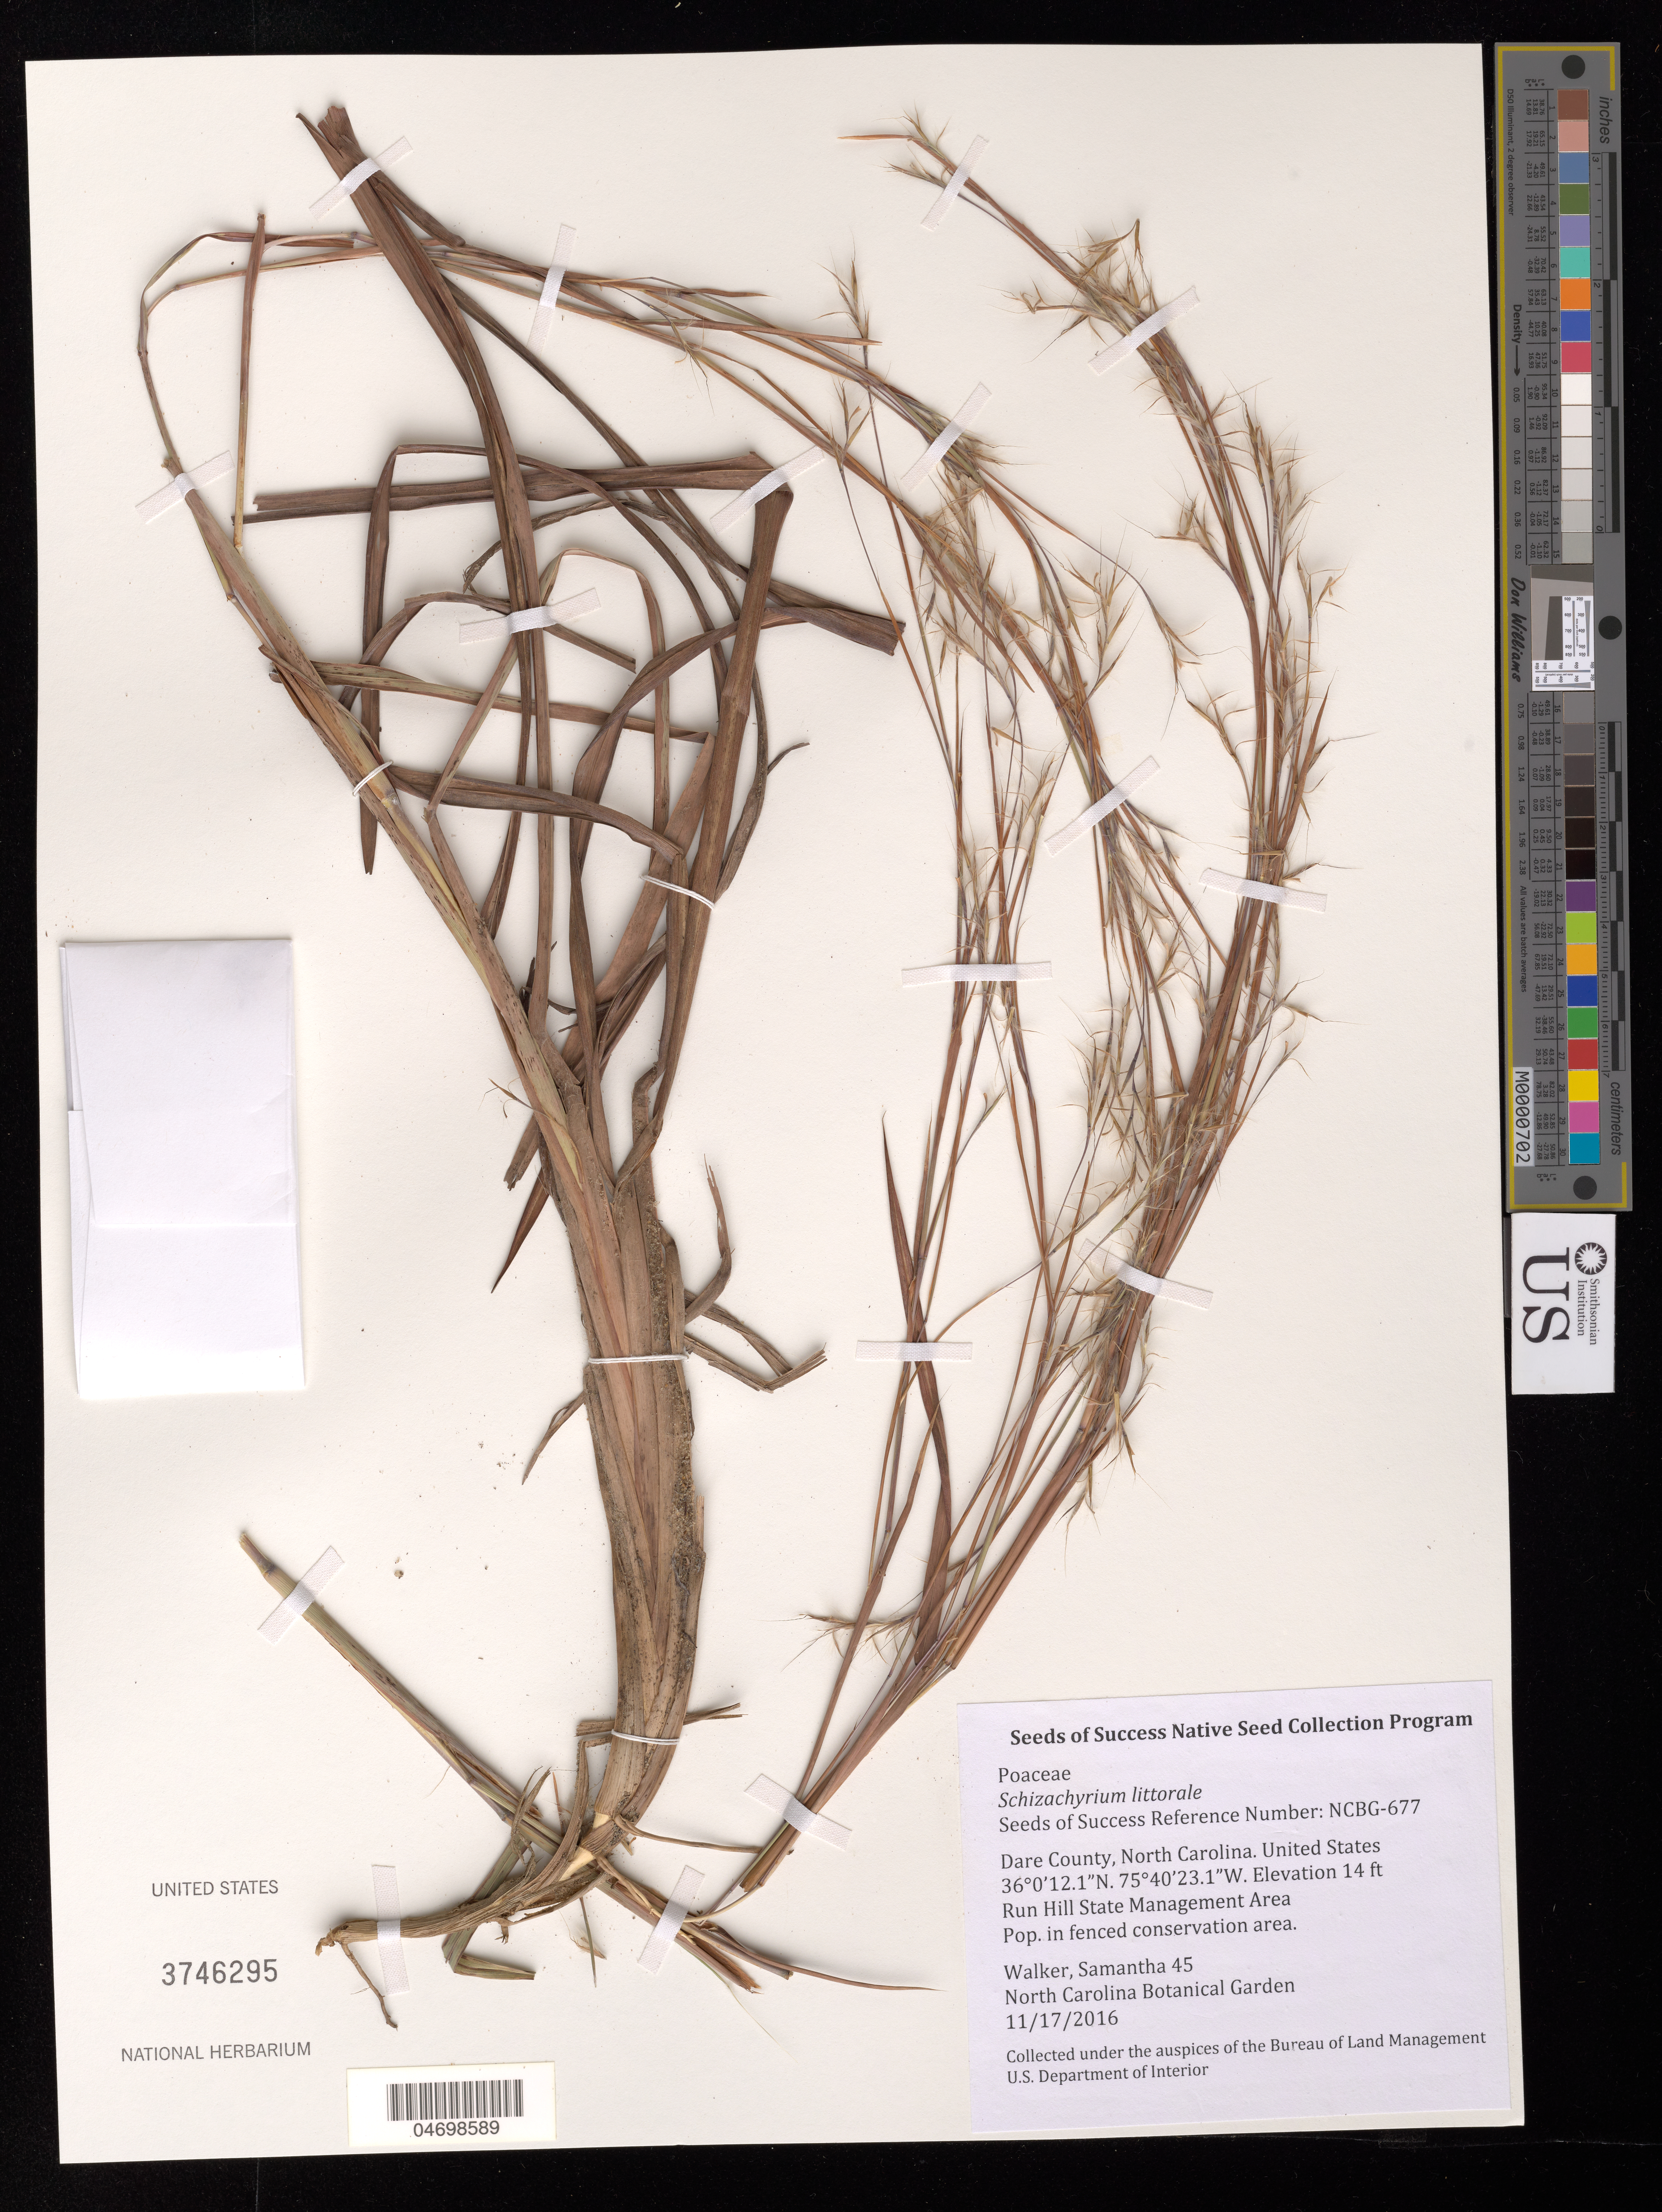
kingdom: Plantae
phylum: Tracheophyta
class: Liliopsida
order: Poales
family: Poaceae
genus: Schizachyrium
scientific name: Schizachyrium littorale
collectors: S. Walker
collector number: NCBG-677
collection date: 2016-11-17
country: United States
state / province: North Carolina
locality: Run Hill State Natural Area, Fenced conservation area.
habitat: Mid-Atlantic Coast Backdune Grassland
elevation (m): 4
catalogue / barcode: US 3746295